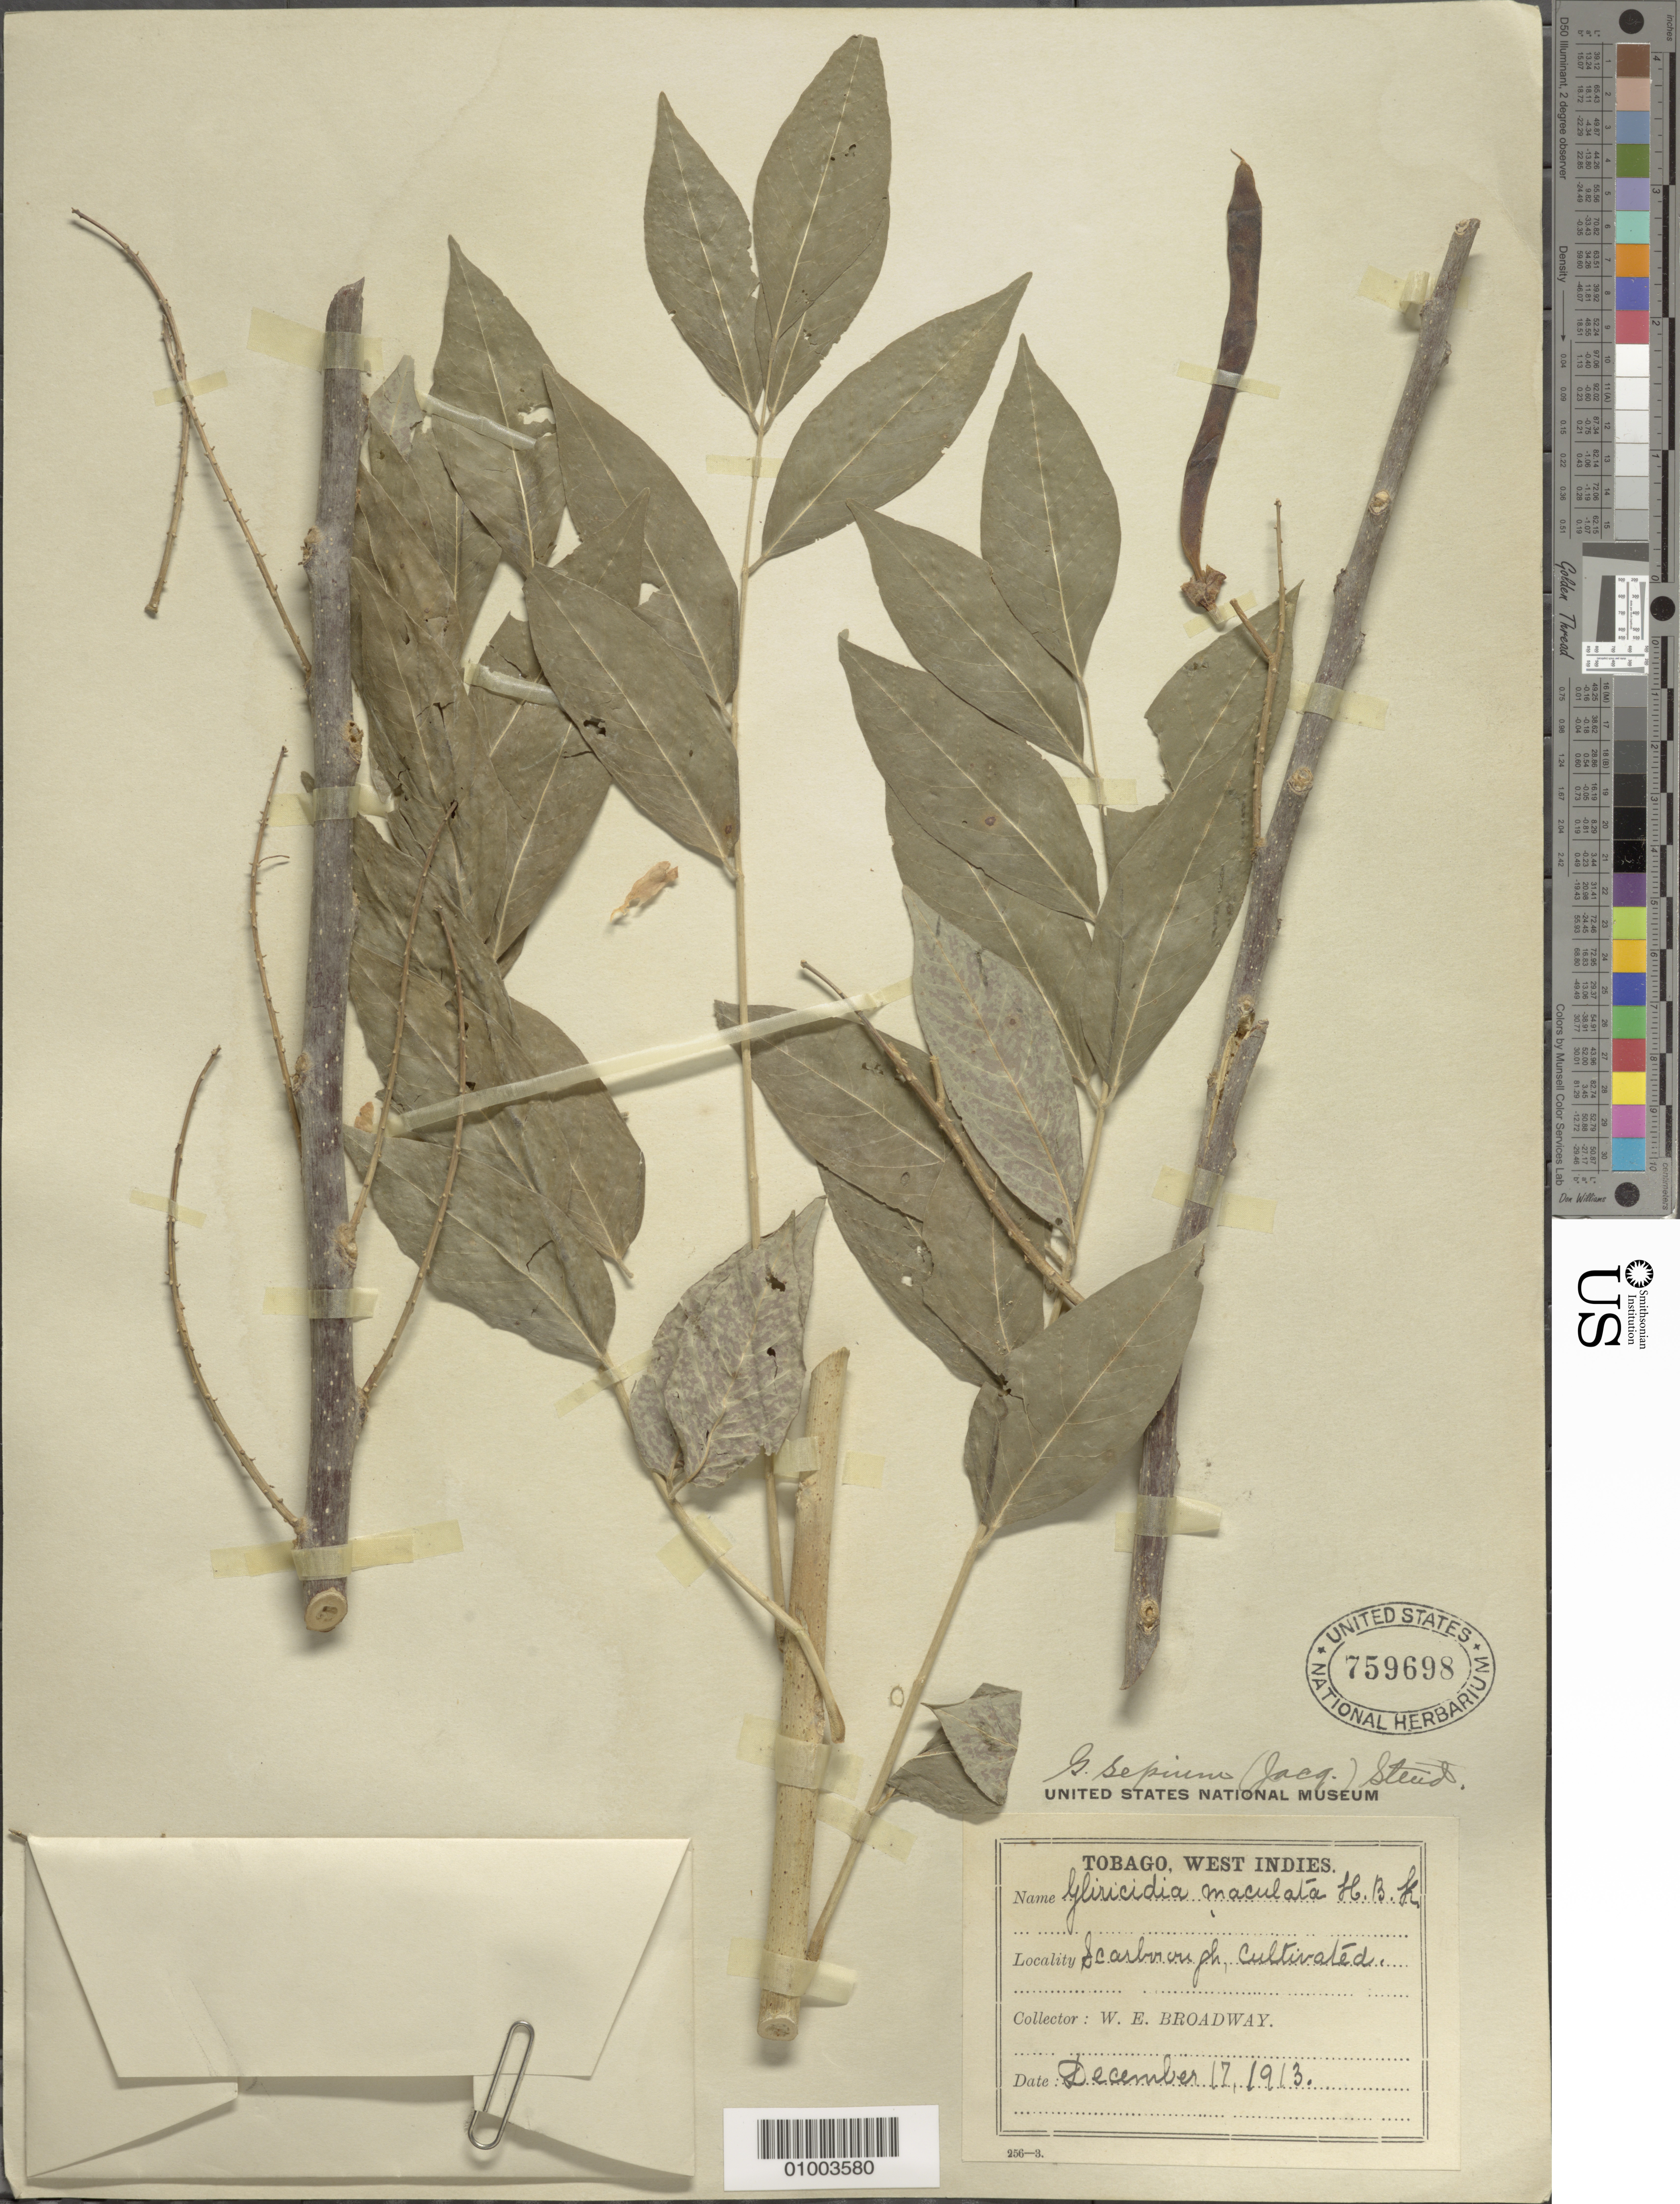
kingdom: Plantae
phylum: Tracheophyta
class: Magnoliopsida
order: Fabales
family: Fabaceae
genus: Gliricidia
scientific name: Gliricidia sepium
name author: (Jacq.) Kunth ex Walp.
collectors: W. E. Broadway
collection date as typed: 17 Dec 1913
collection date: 1913-12-17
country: Trinidad and Tobago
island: Tobago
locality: Scarborough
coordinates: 0 N, 0 E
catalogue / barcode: US 759698